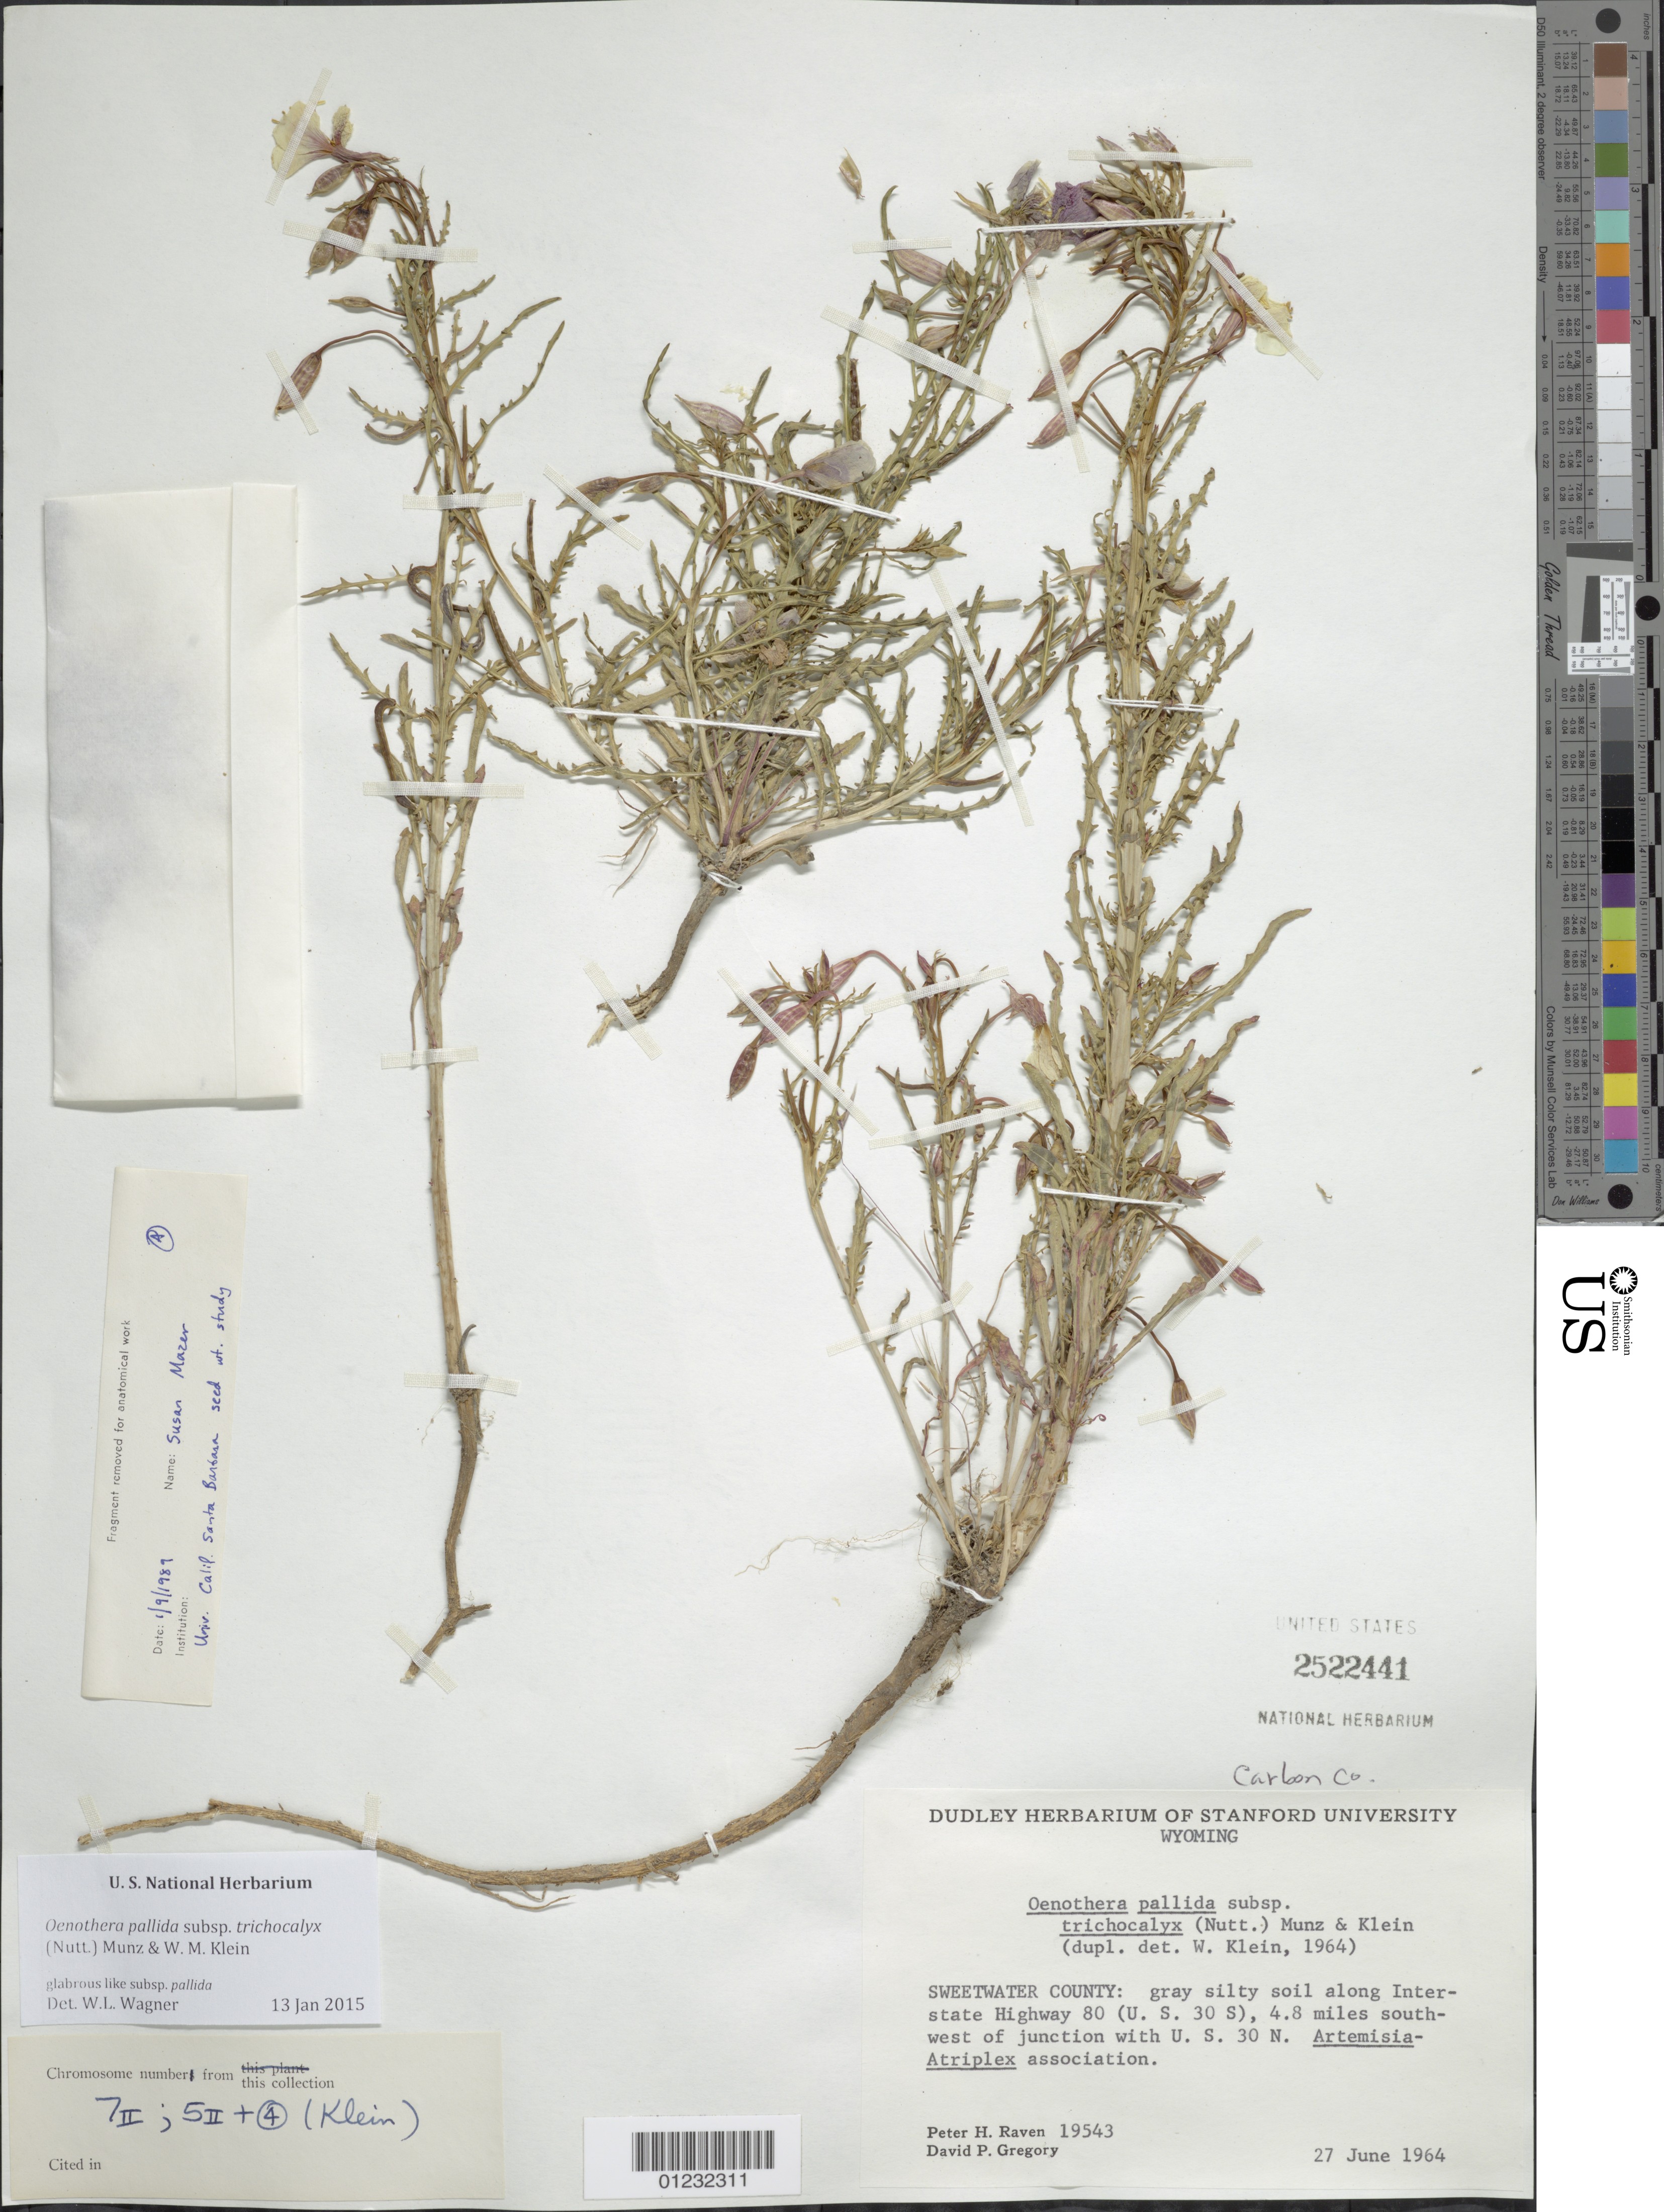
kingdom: Plantae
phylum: Tracheophyta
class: Magnoliopsida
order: Myrtales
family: Onagraceae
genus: Oenothera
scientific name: Oenothera pallida subsp. trichocalyx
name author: (Nutt.) Munz & W.M. Klein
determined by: Wagner, W. L., (BOT), Smithsonian Institution - National Museum of Natural History (UNITED STATES)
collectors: P. H. Raven & D. Gregory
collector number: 19543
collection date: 1964-06-27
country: United States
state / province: Wyoming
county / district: Sweetwater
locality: Along Interstate Highway 80 ( U.S. 30 S), 4.8 miles south-west of junction with U.S.30 N.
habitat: Gray silt soil.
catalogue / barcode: US 2522441